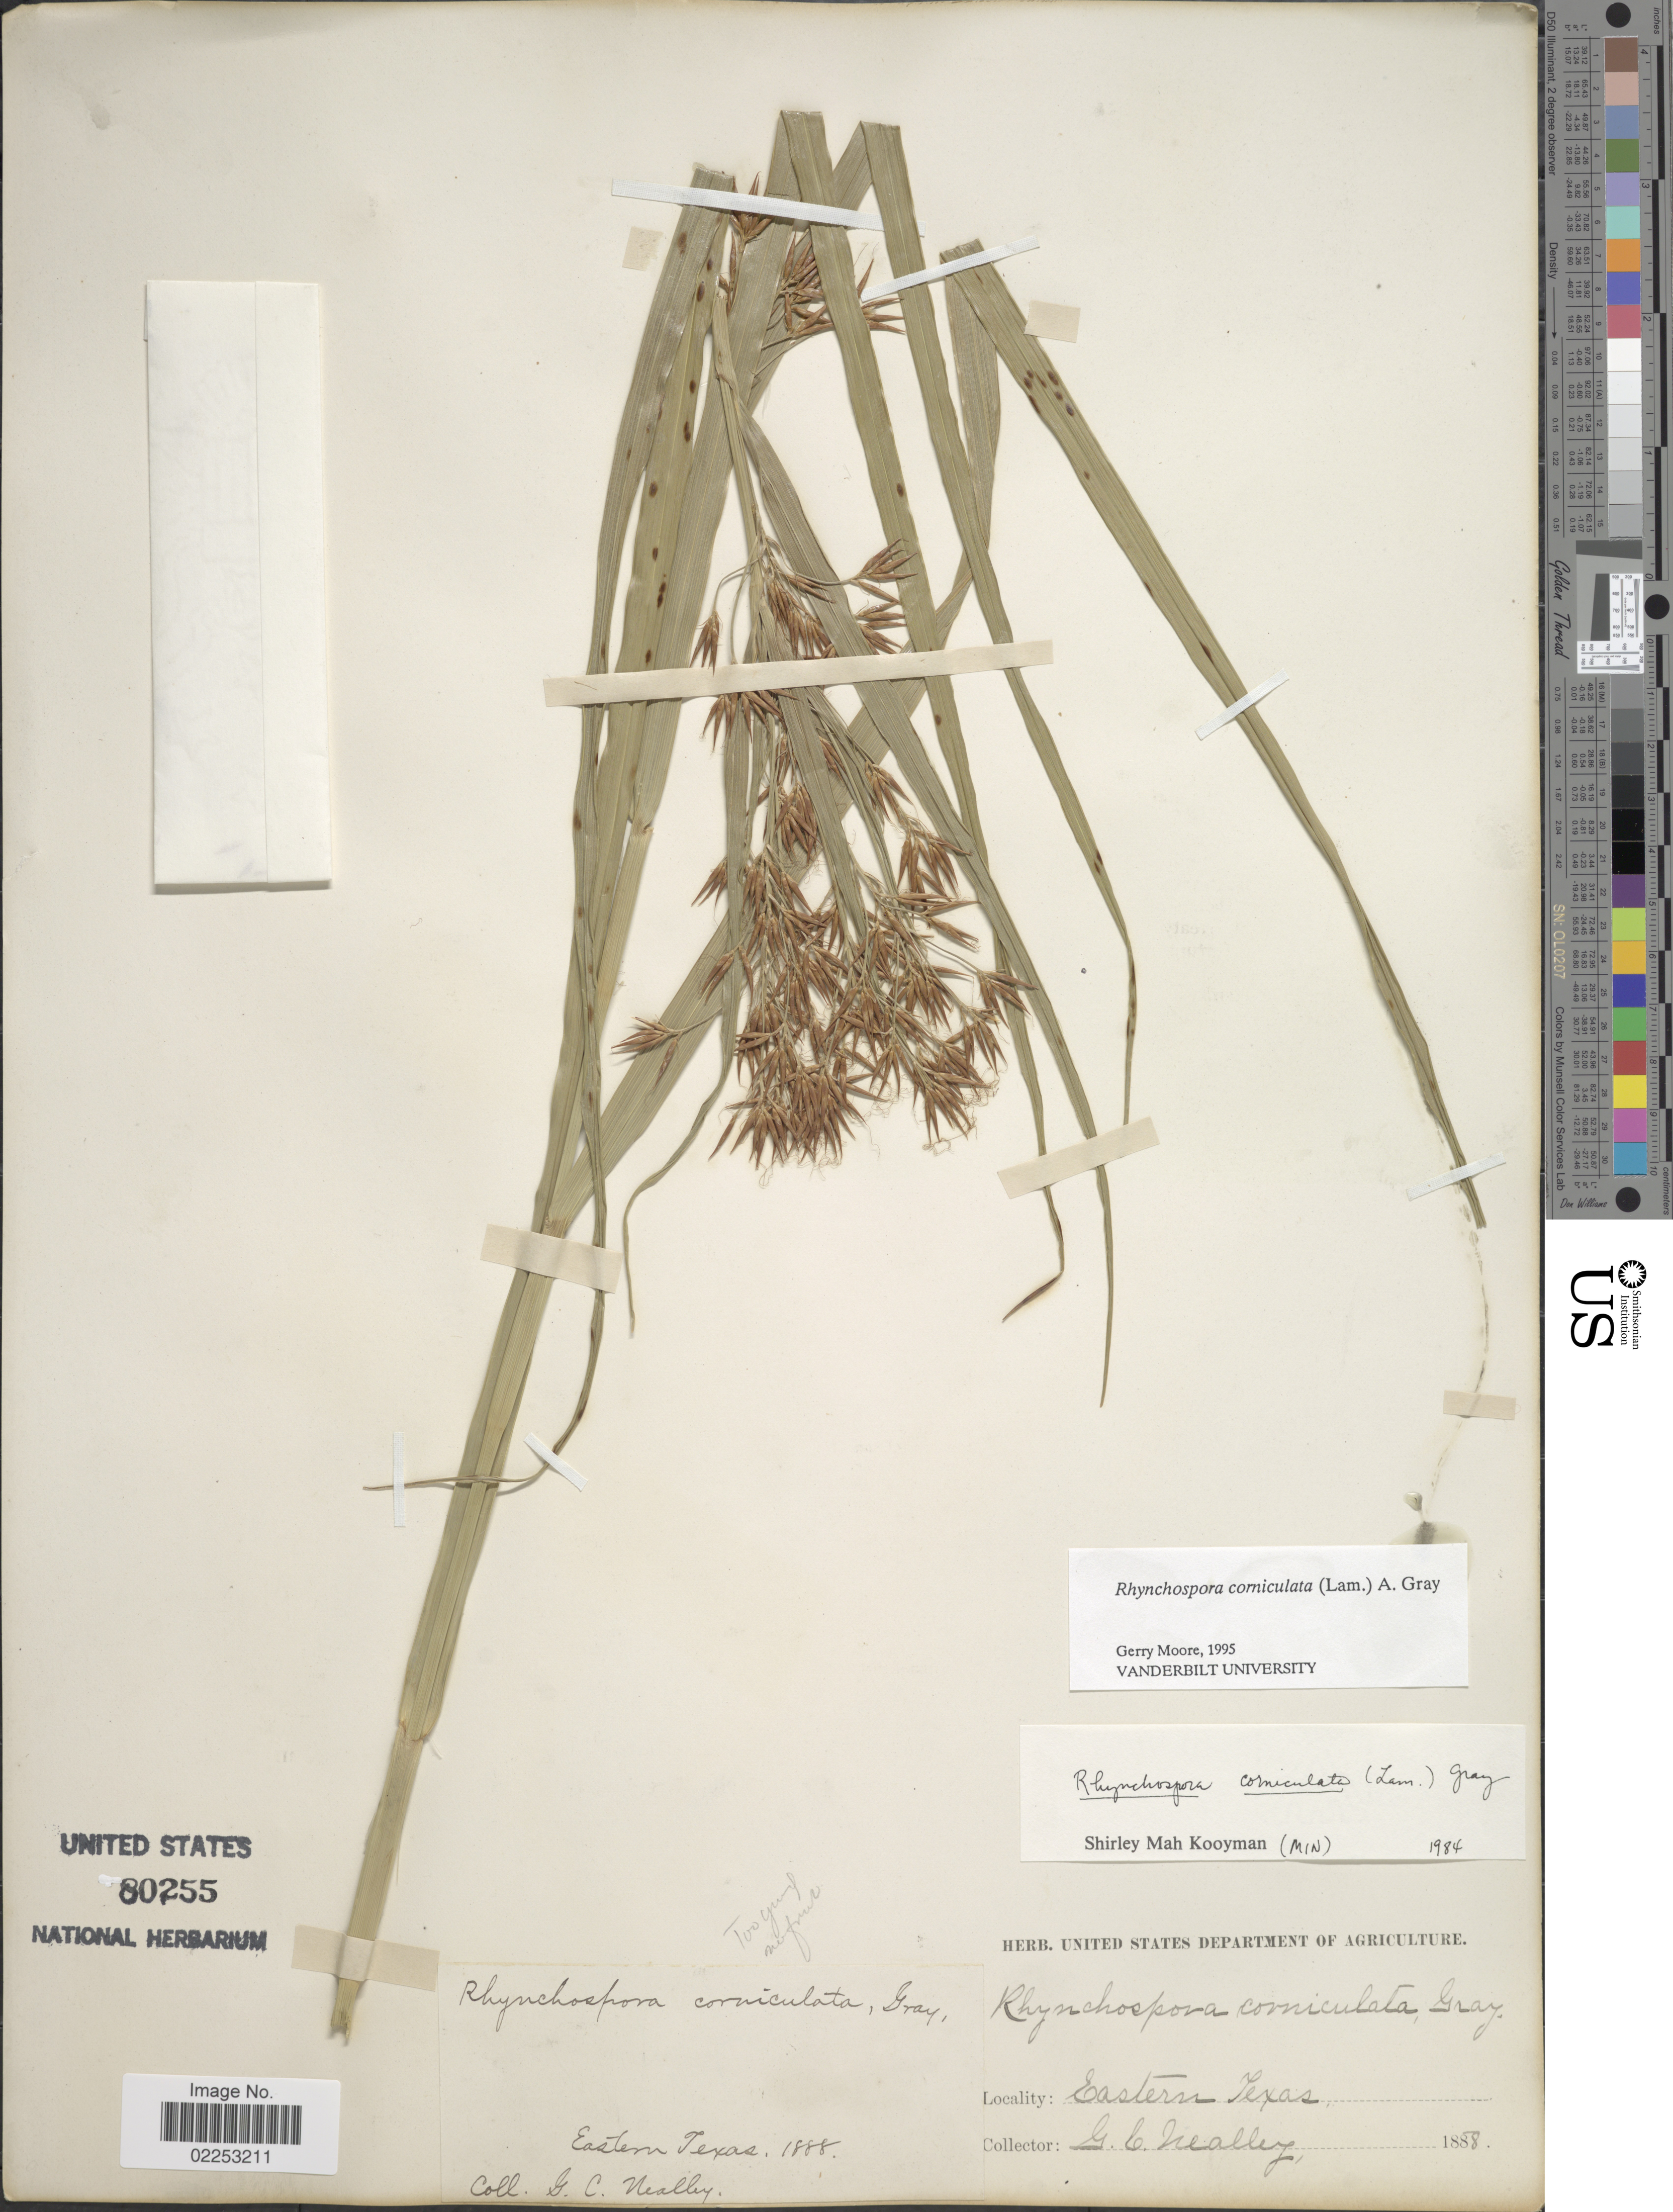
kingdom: Plantae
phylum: Tracheophyta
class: Liliopsida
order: Poales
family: Cyperaceae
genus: Rhynchospora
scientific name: Rhynchospora corniculata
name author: (Lam.) A. Gray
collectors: G. C. Nealley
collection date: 1888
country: United States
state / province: Texas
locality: Eastern Texas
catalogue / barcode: US 80255